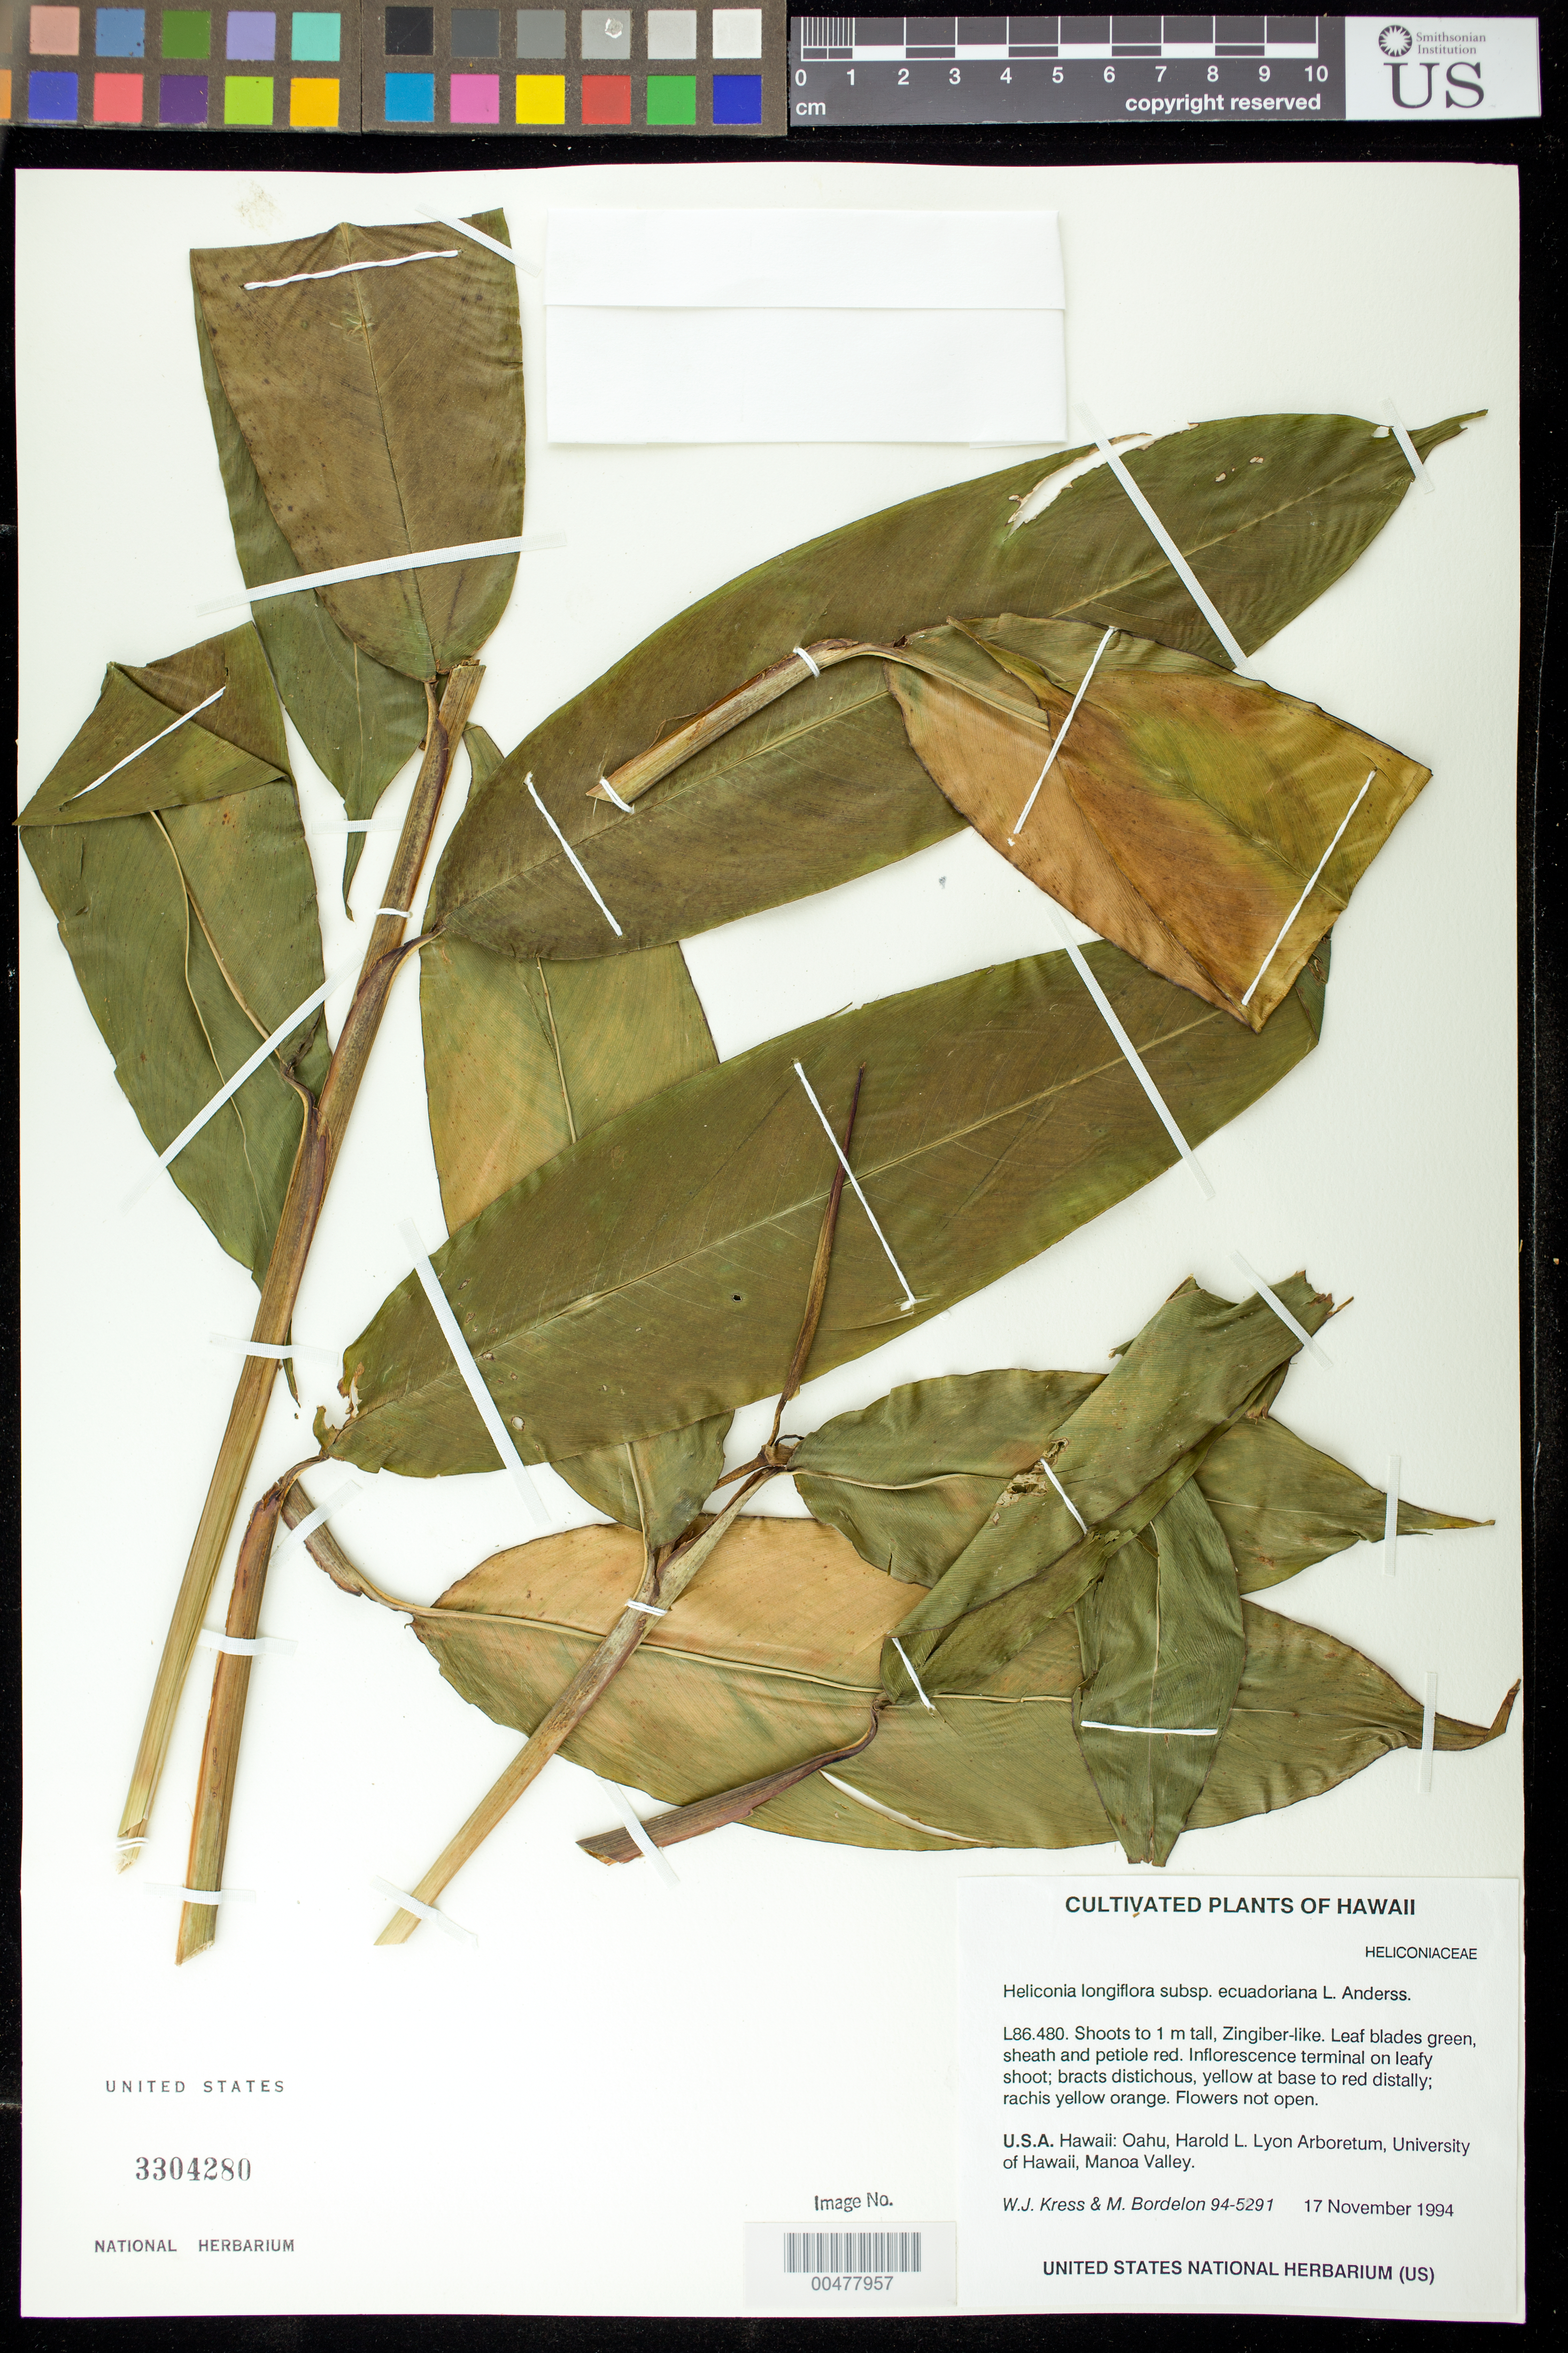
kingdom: Plantae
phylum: Tracheophyta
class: Liliopsida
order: Zingiberales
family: Heliconiaceae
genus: Heliconia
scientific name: Heliconia laxa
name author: Abalo & G. Morales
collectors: W. J. Kress & M. Bordelon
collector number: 94-5291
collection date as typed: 17 Nov 1994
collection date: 1994-11-17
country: United States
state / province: Hawaii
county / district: Honolulu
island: Oahu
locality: Harold L. Lyon Arboretum, University of Hawaii, Manoa Valley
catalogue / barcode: US 3304280